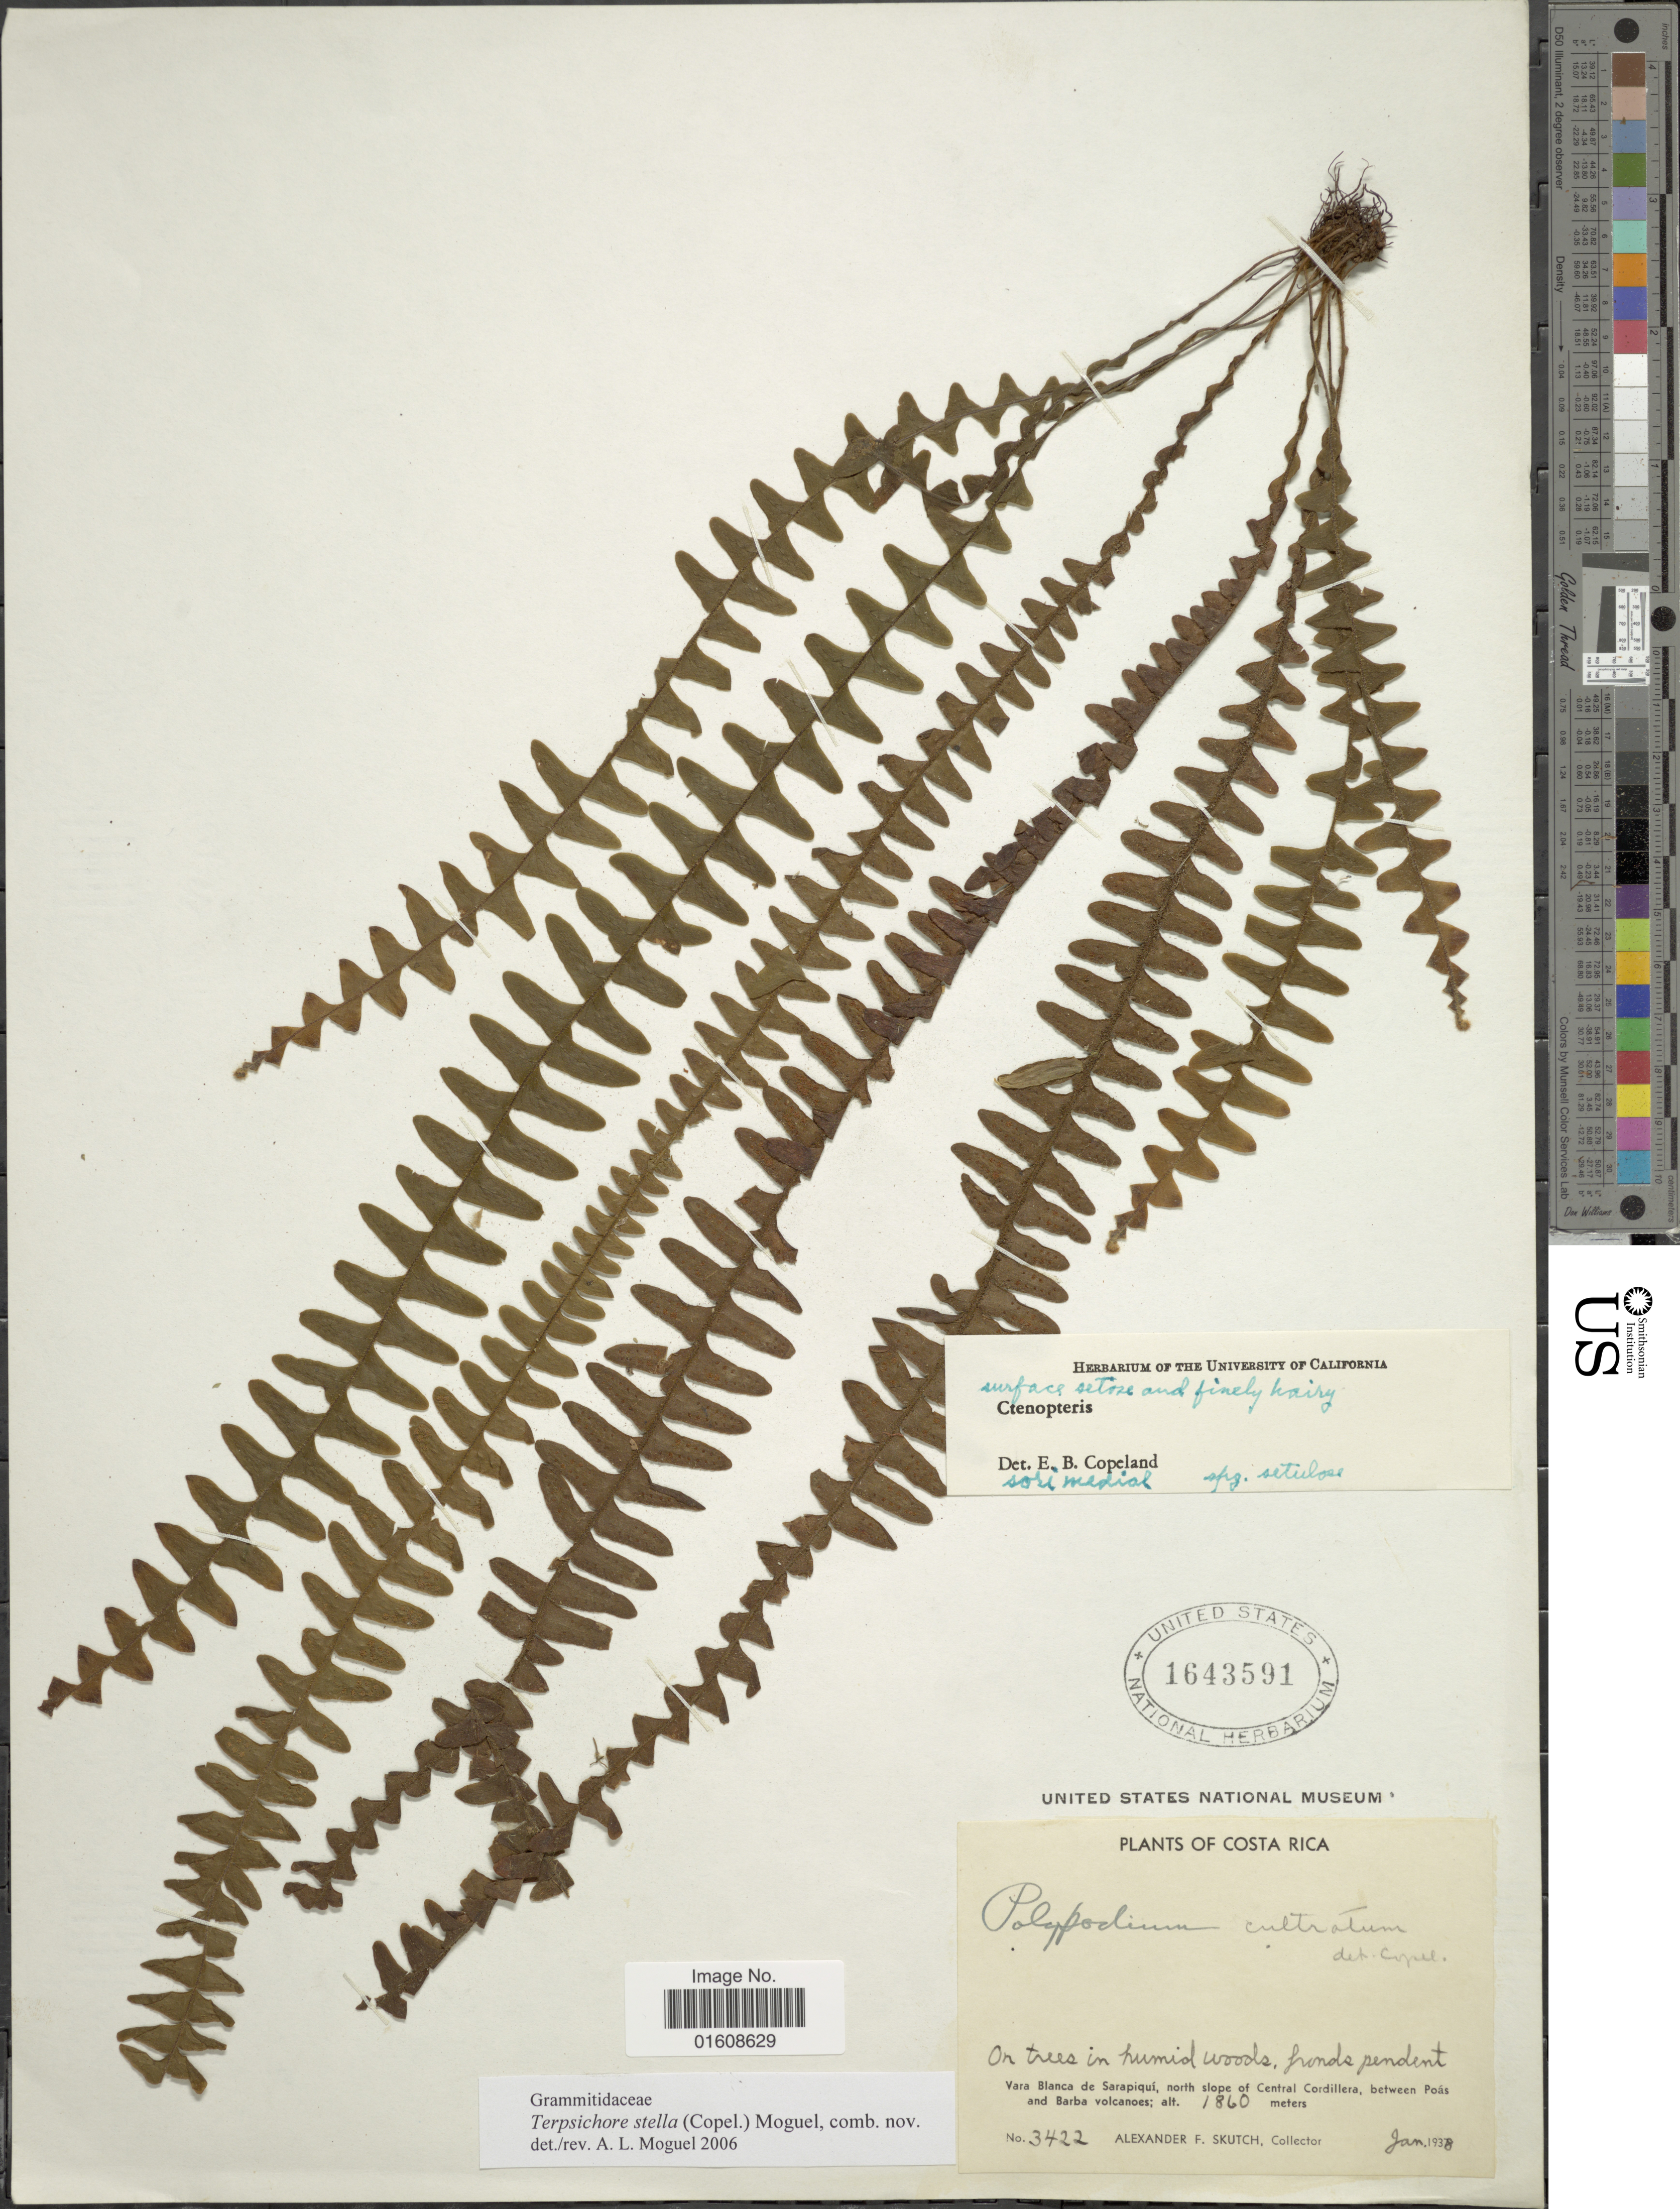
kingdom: Plantae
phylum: Tracheophyta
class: Polypodiopsida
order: Polypodiales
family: Polypodiaceae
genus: Alansmia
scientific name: Alansmia stella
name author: (Copel.) Moguel & M. Kessler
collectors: A. F. Skutch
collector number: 3422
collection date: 1938-01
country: Costa Rica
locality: Vara Blanca de Sarapiquí, north slope of Central Cordillera, between Poás and Barba volcanoes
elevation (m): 1860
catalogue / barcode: US 1643591